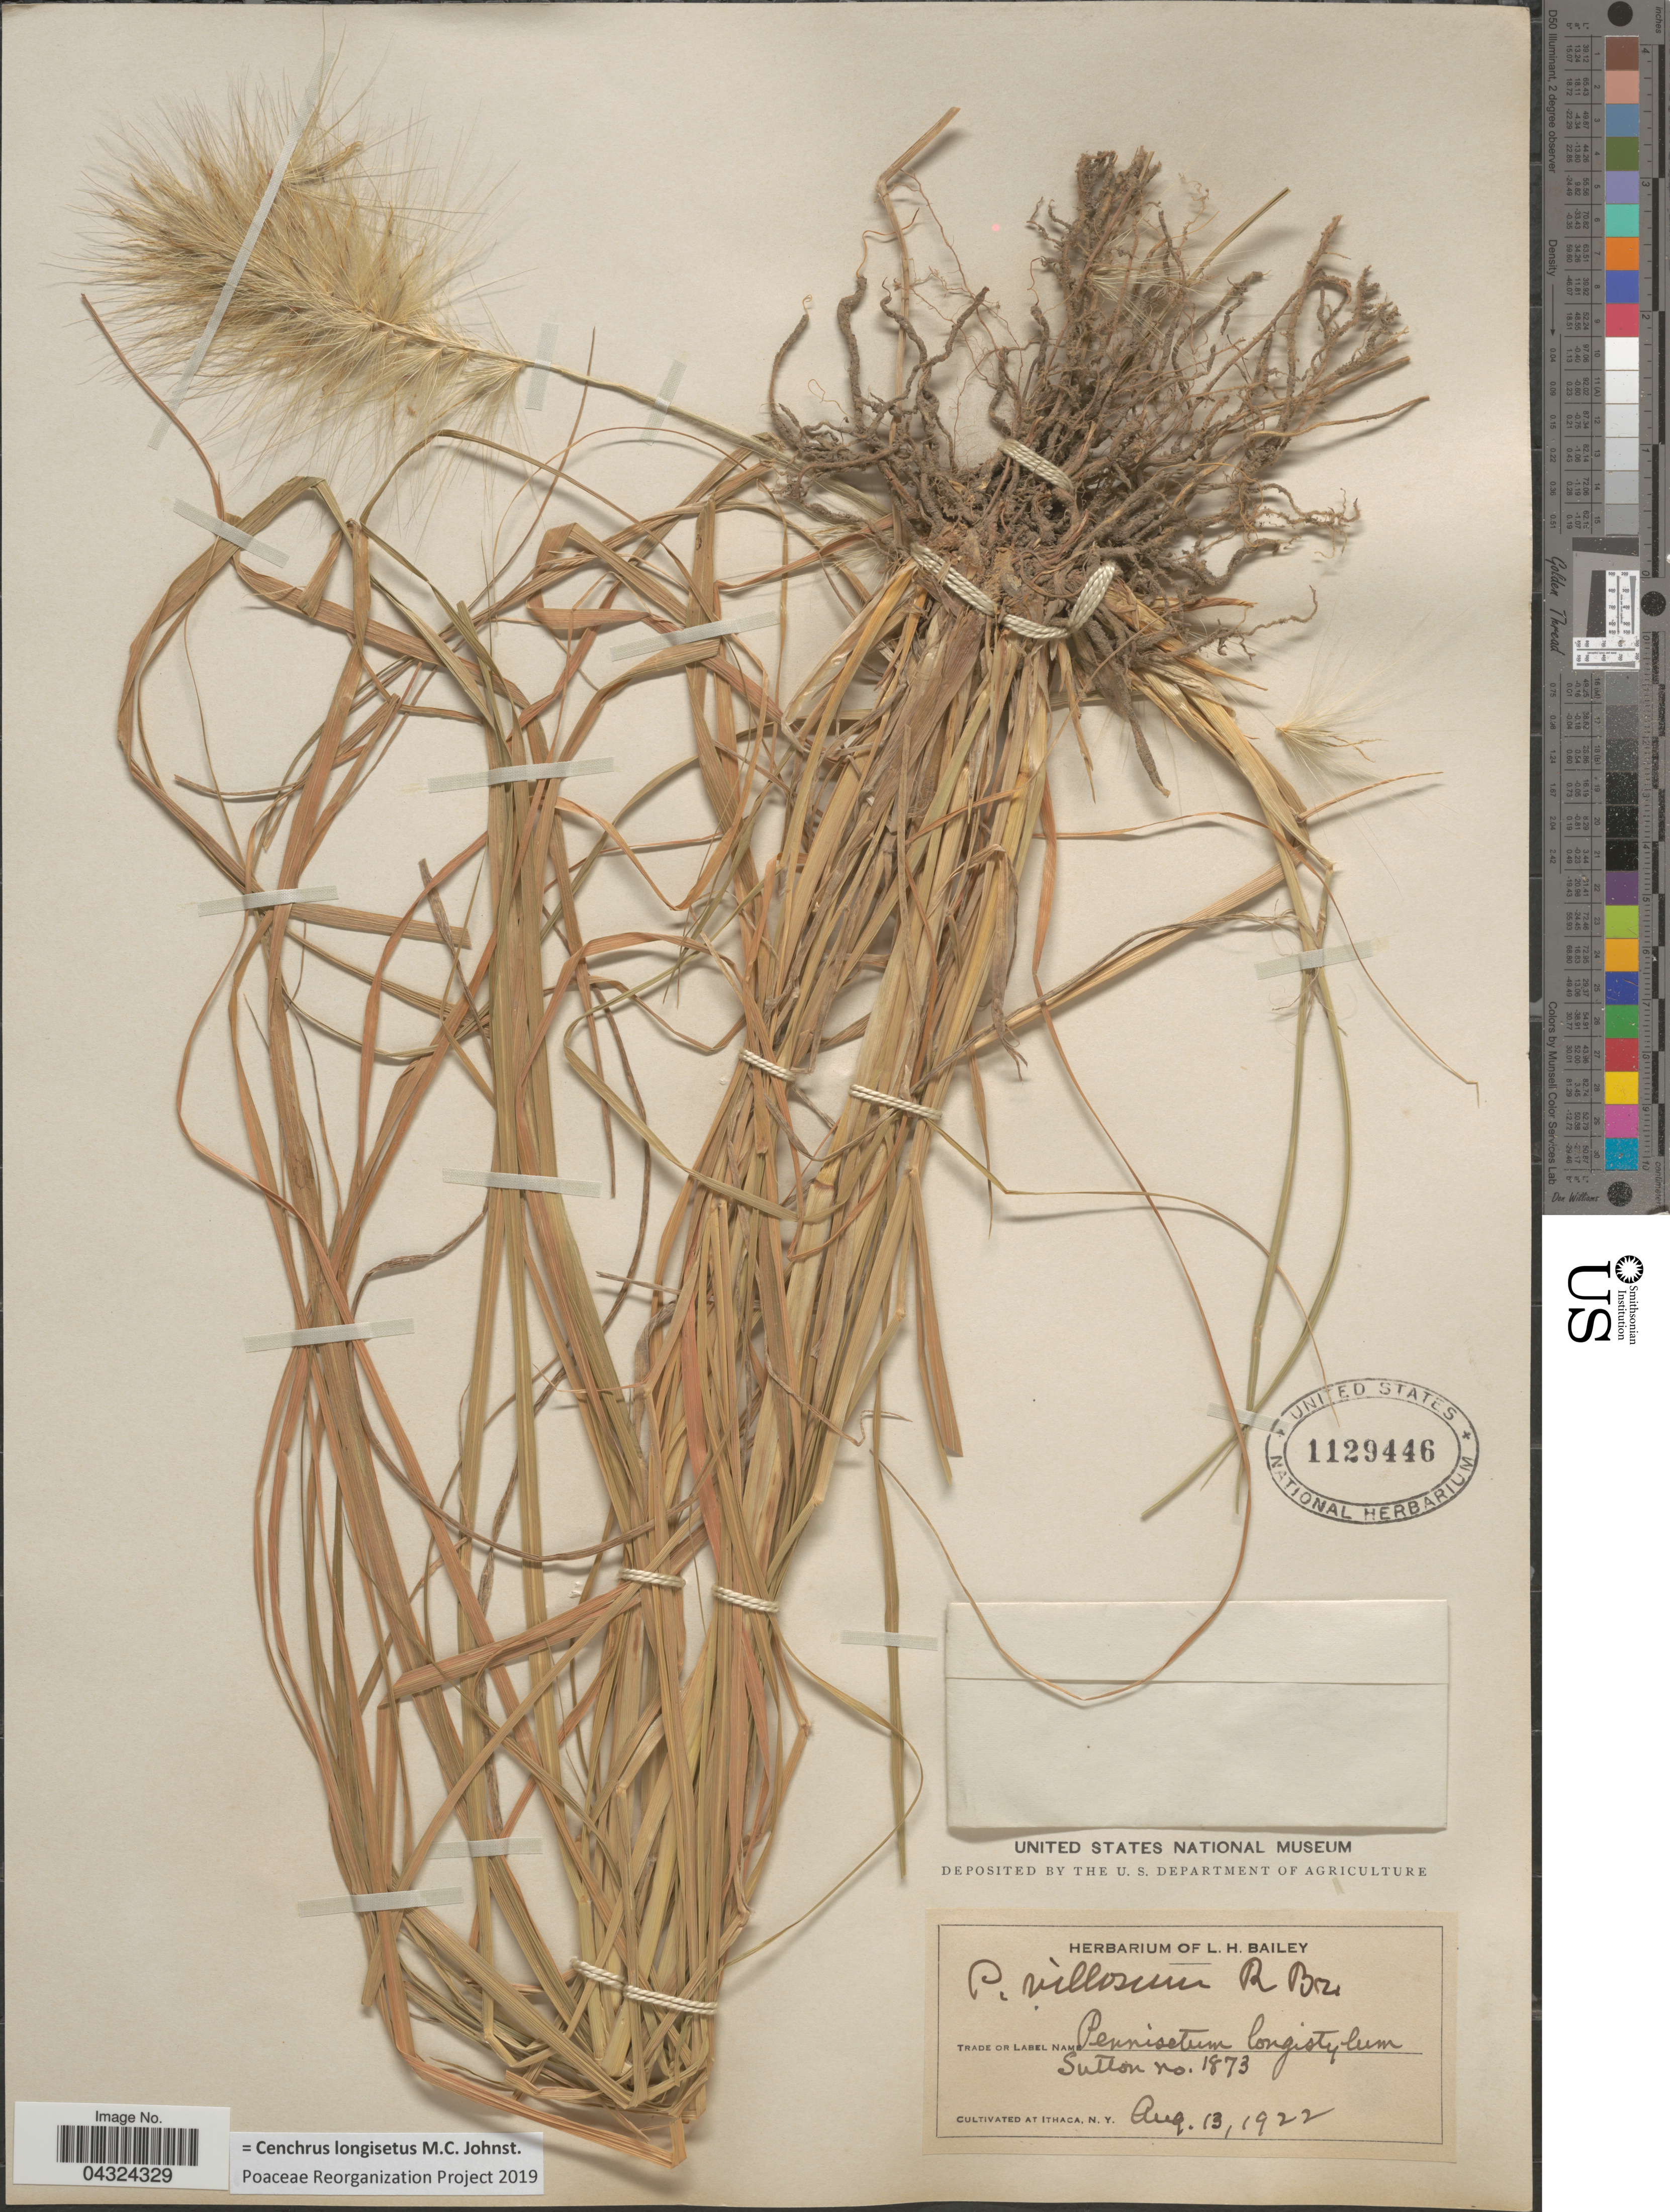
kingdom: Plantae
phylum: Tracheophyta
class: Liliopsida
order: Poales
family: Poaceae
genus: Cenchrus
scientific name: Cenchrus longisetus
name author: M.C. Johnst.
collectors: Sutton, --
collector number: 1873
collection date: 1922-08-13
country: United States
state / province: New York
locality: At Ithaca.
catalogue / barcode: US 1129446